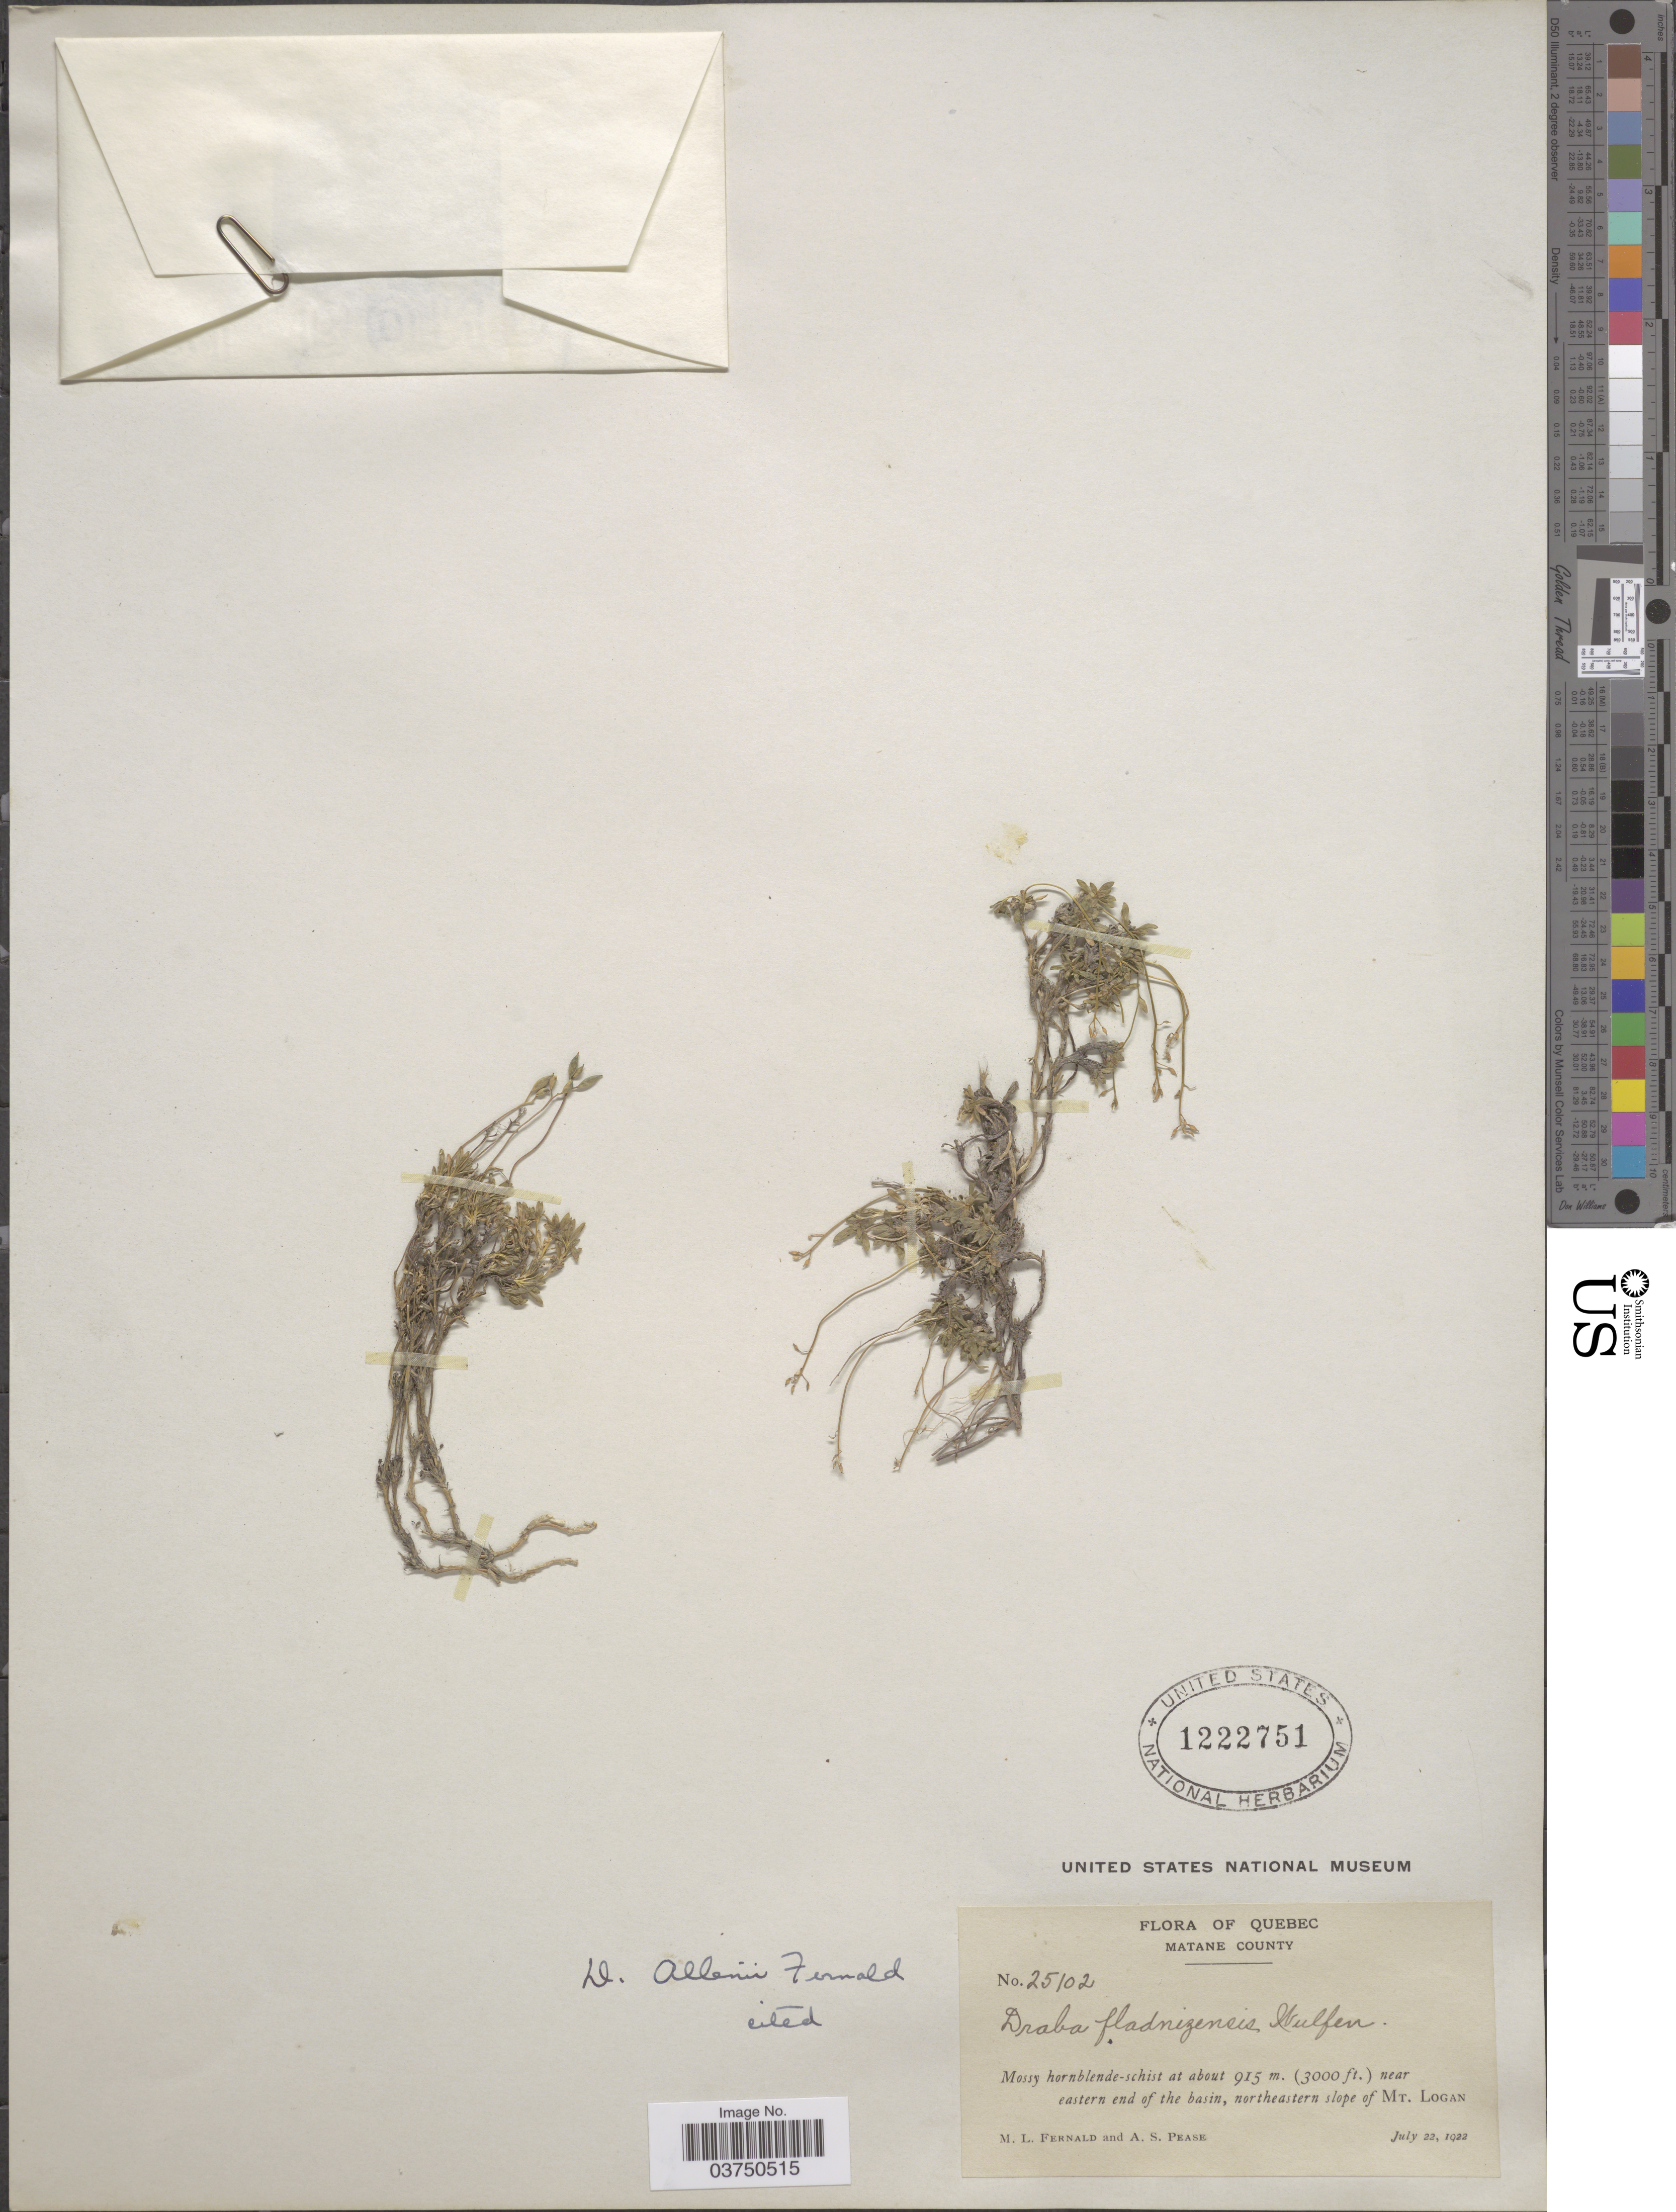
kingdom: Plantae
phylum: Tracheophyta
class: Magnoliopsida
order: Brassicales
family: Brassicaceae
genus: Draba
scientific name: Draba allenii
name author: Fernald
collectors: M. L. Fernald & A. S. Pease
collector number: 25102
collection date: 1922-07-22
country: Canada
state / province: Quebec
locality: Matane County. Near eastern end of the basin, northeastern slope of Mt. Logan.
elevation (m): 915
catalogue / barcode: US 1222751